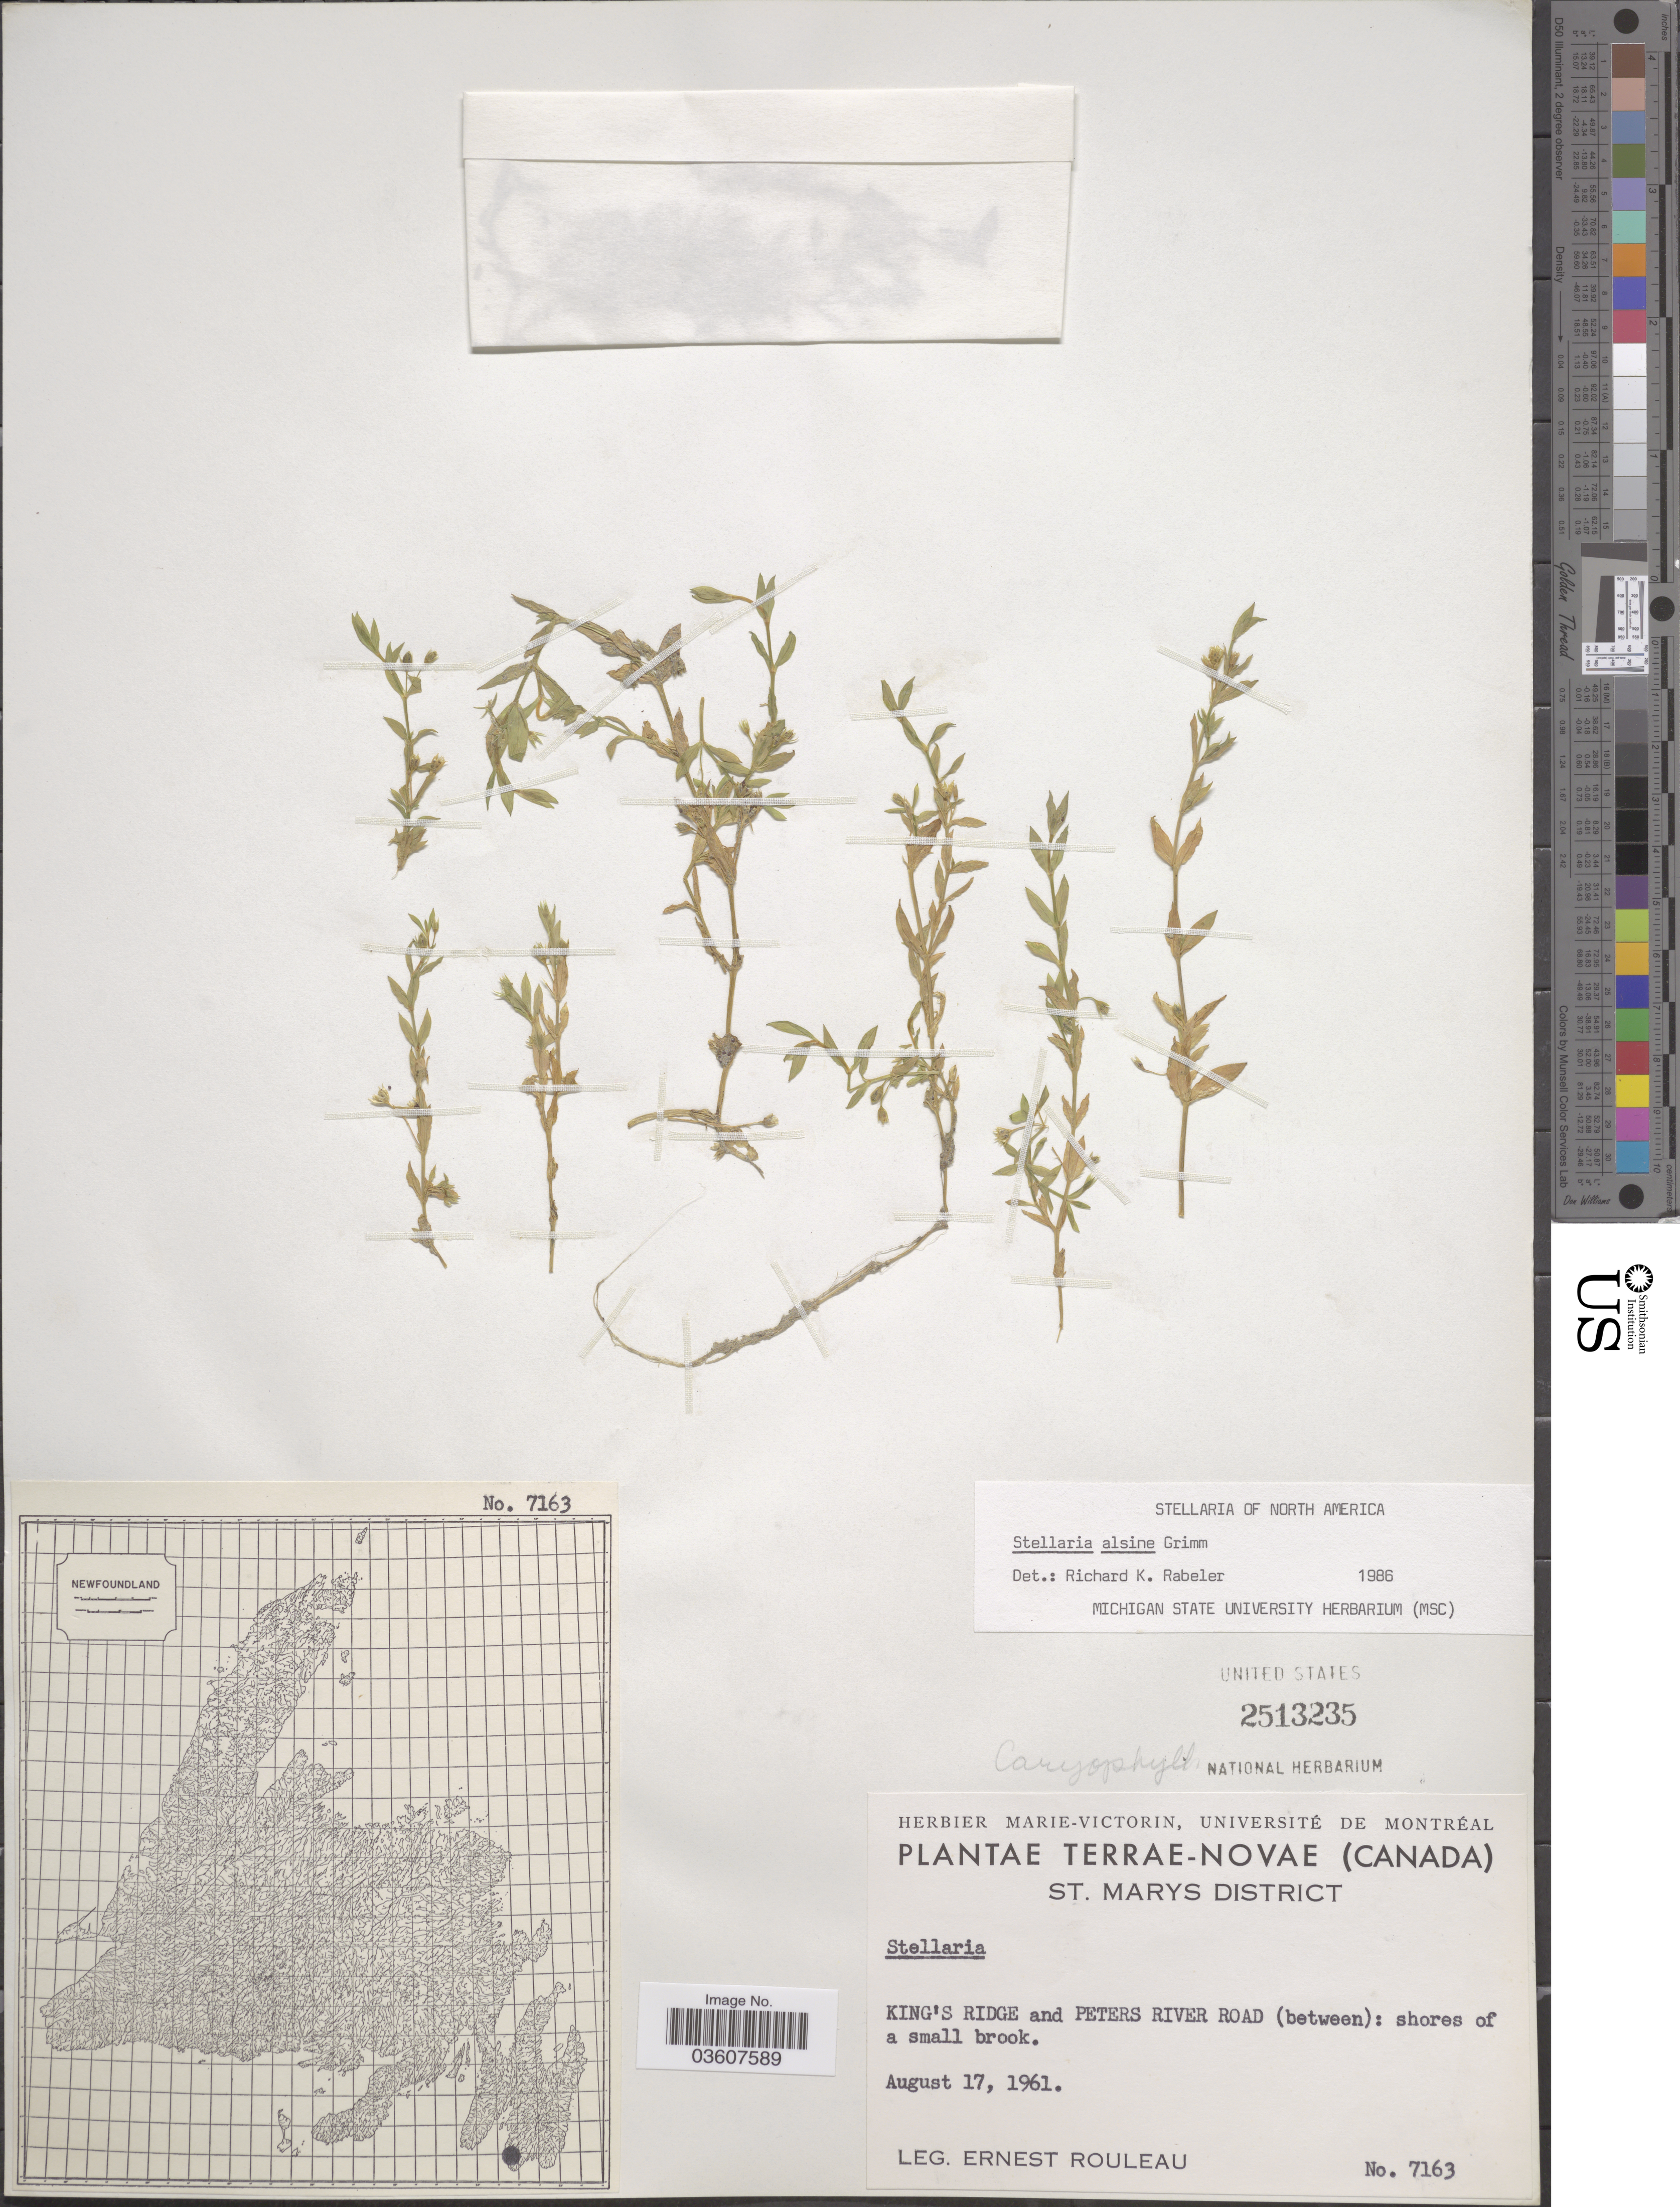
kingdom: Plantae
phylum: Tracheophyta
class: Magnoliopsida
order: Caryophyllales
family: Caryophyllaceae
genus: Stellaria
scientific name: Stellaria alsine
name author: Grimm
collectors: J. Rouleau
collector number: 7163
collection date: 1961-08-17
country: Canada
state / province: Newfoundland and Labrador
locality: Terrae-Novae. St. Marys District. King's Ridge and Peters River Road (between): shores of a small brook.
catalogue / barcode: US 2513235